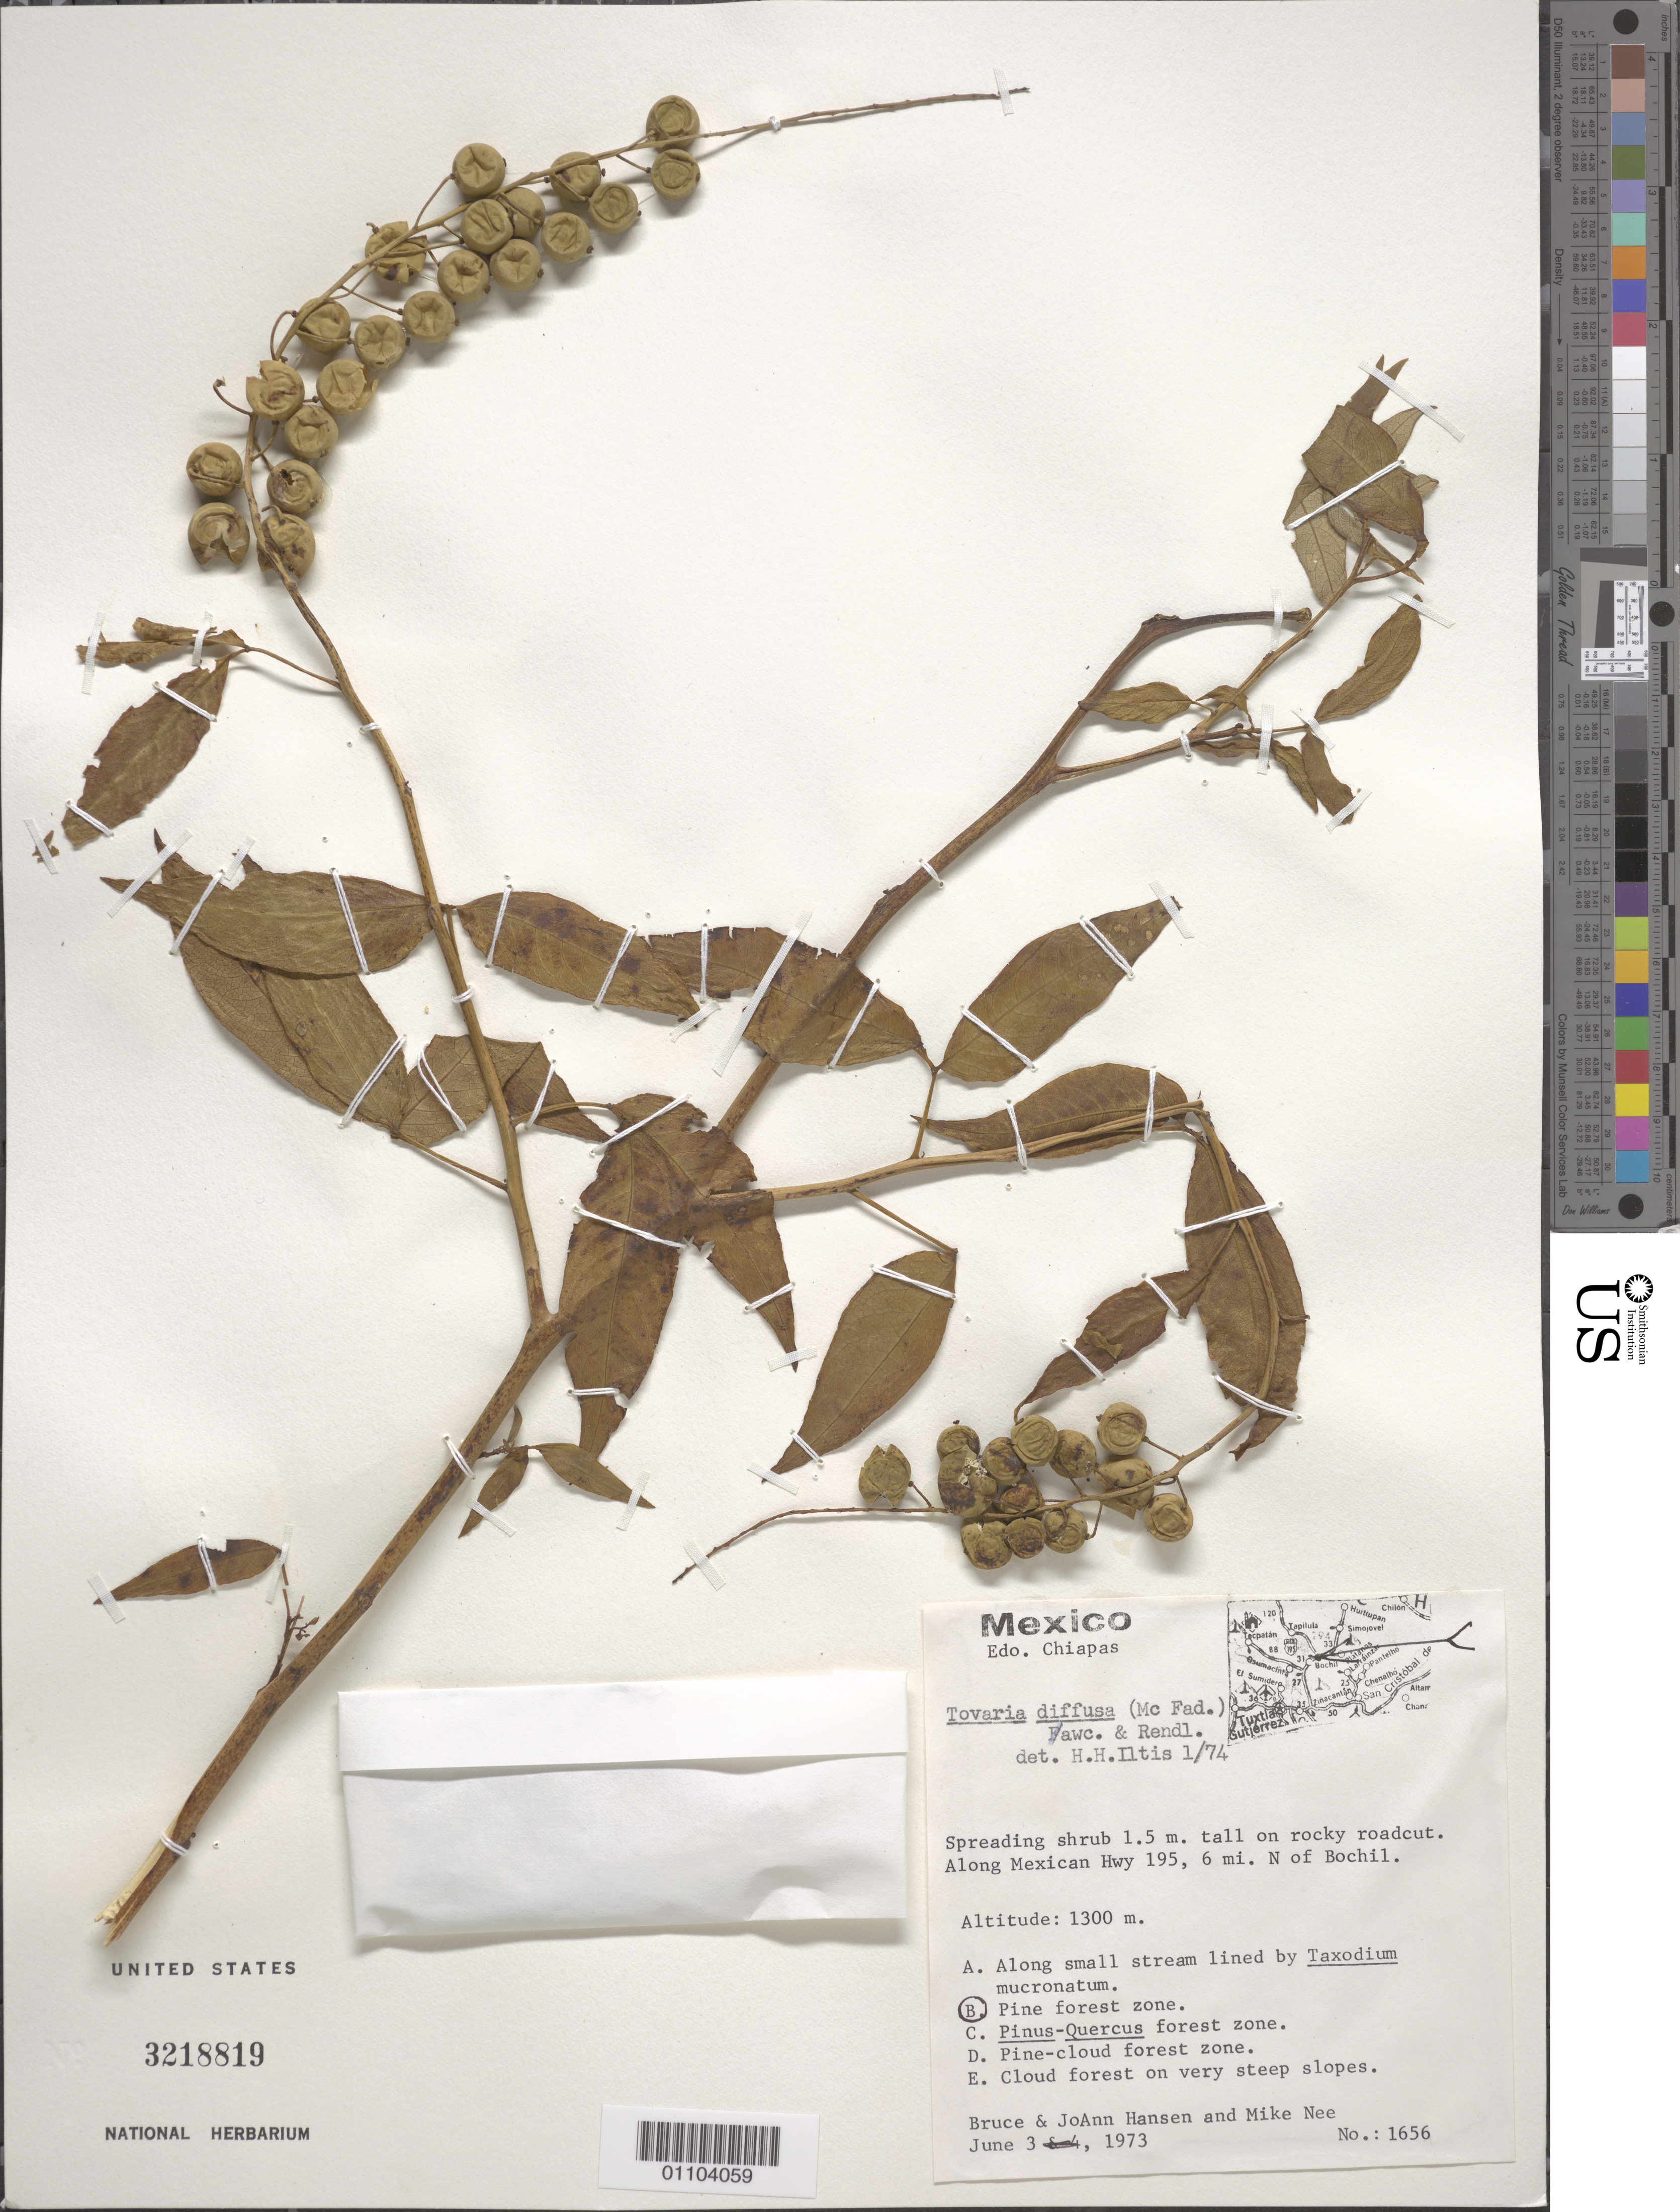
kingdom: Plantae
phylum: Tracheophyta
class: Magnoliopsida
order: Brassicales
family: Tovariaceae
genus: Tovaria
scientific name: Tovaria diffusa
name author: (Macfad.) Fawc. & Rendle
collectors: B. Hansen & J. Hansen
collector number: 1656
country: Mexico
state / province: Chiapas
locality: Along Mexican Hwy 195, N of Bochil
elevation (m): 1300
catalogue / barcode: US 3218819